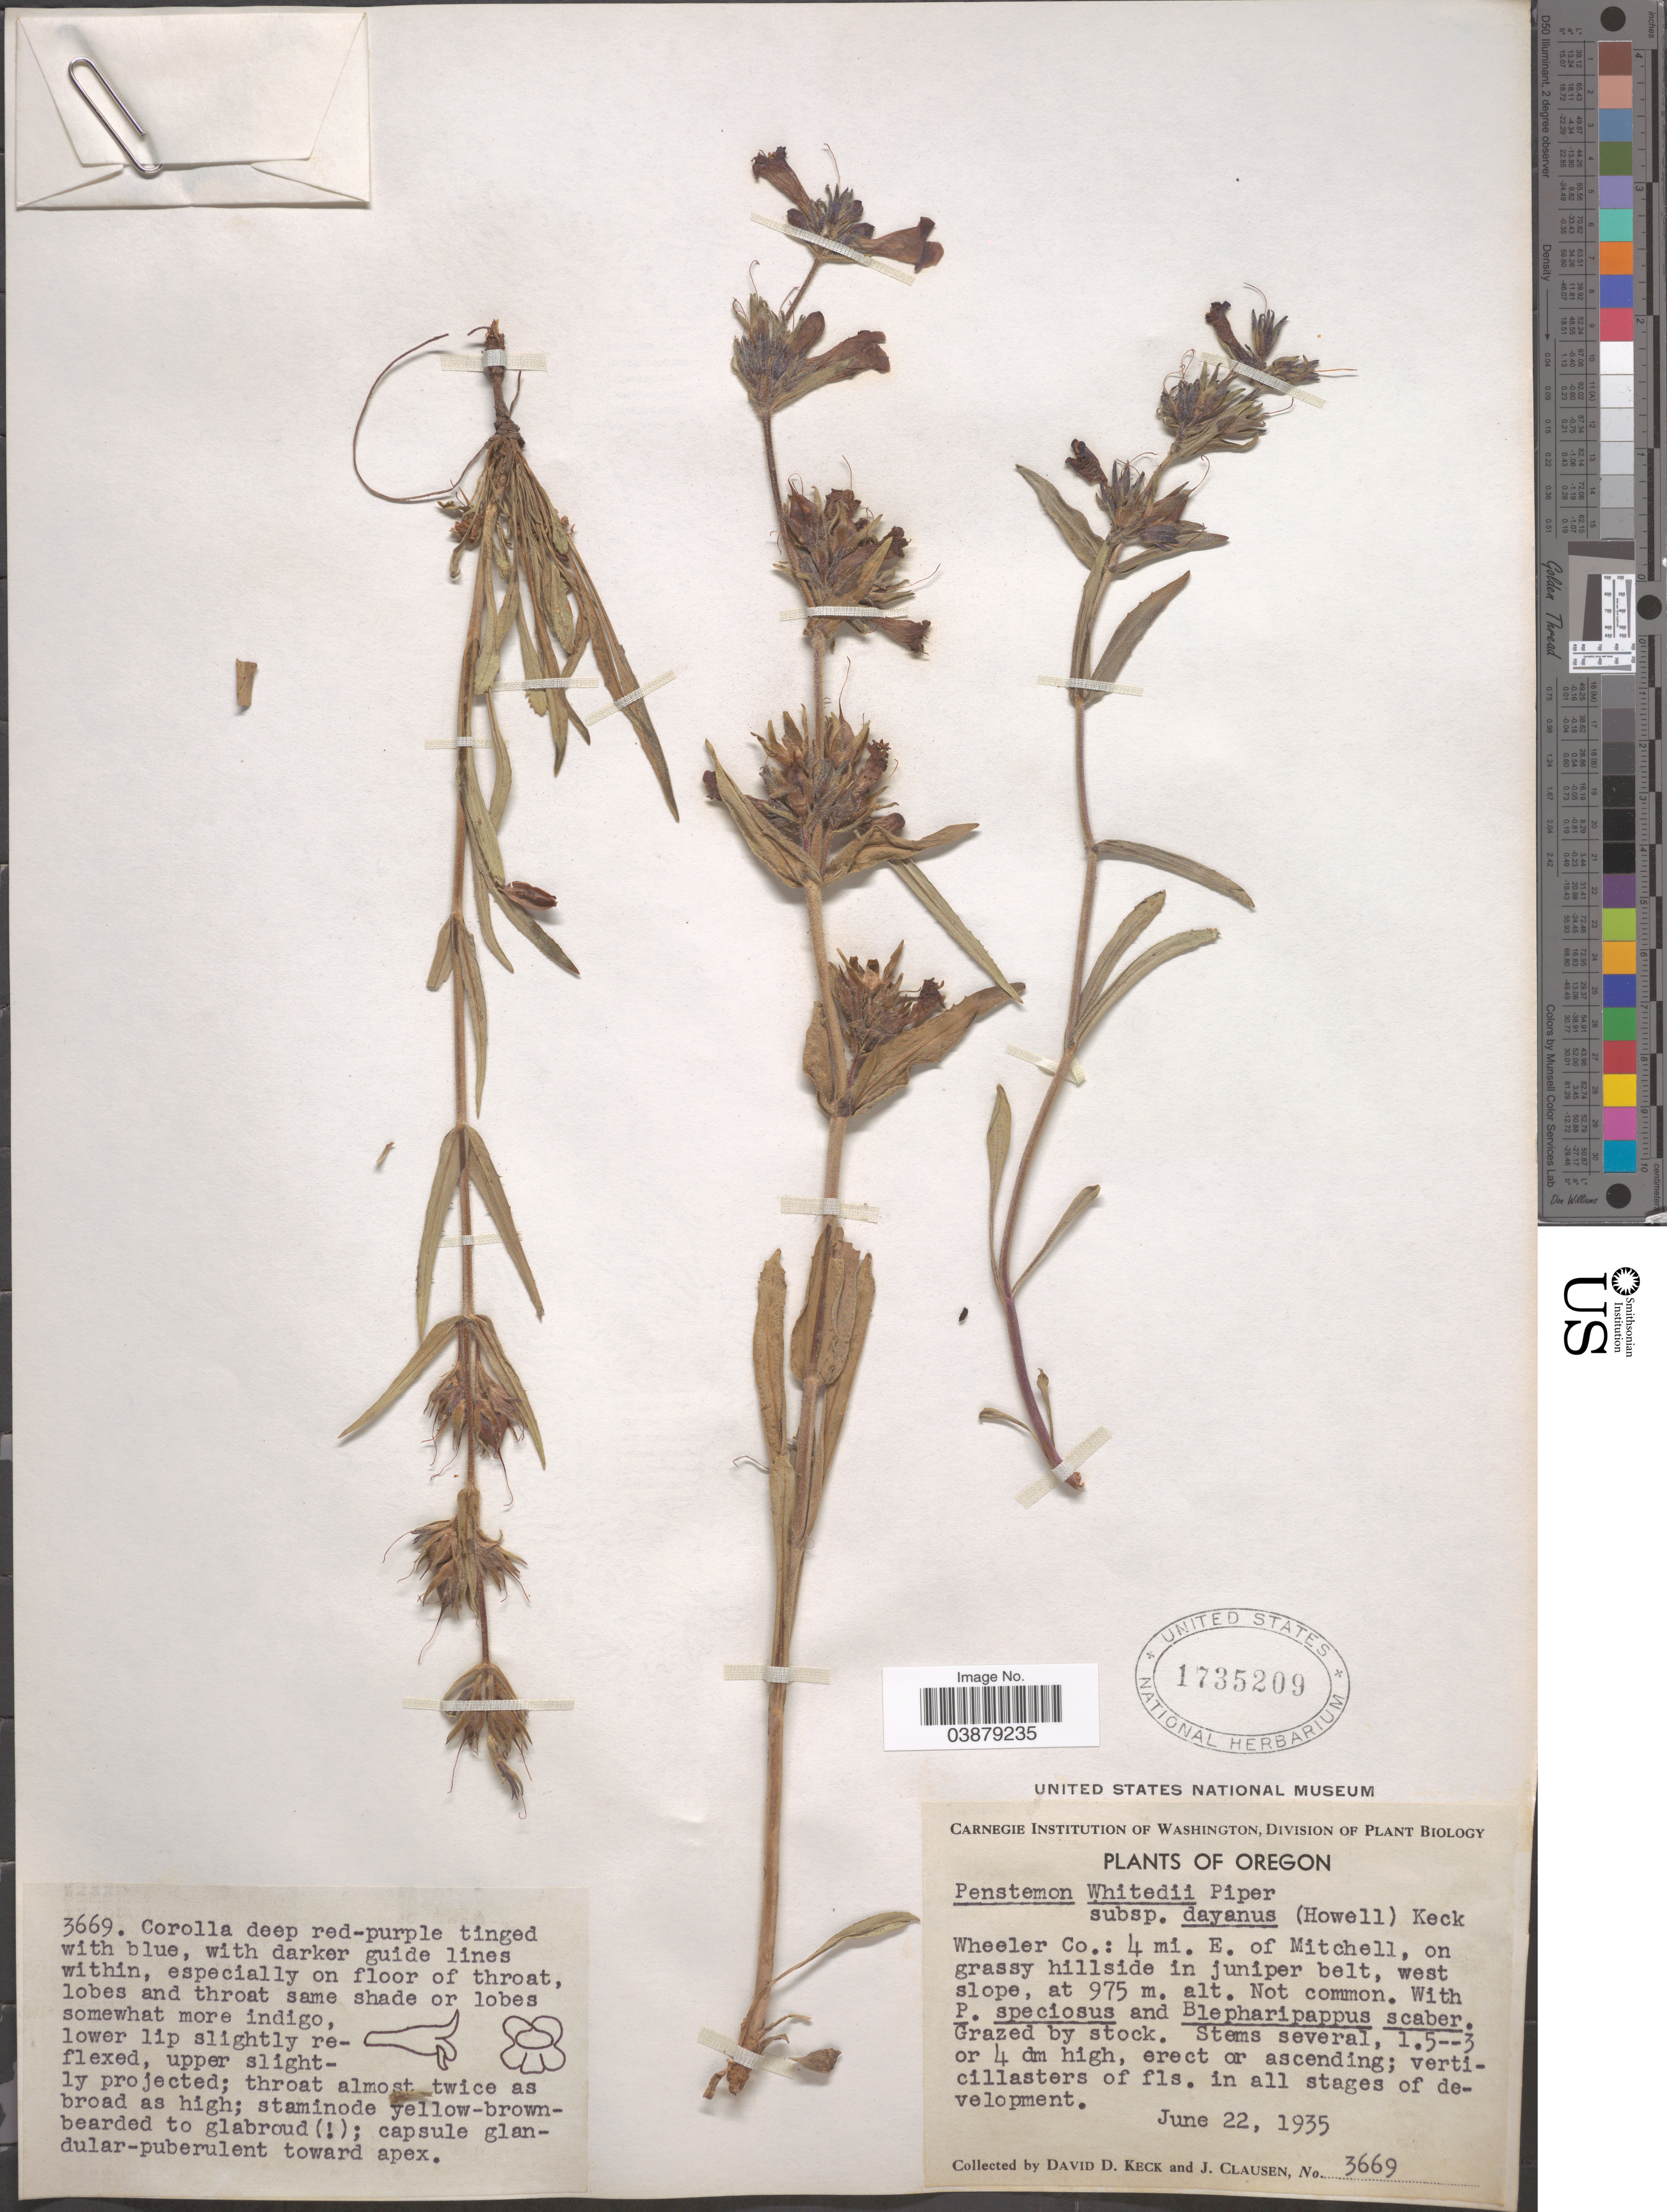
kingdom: Plantae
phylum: Tracheophyta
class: Magnoliopsida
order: Lamiales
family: Plantaginaceae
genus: Penstemon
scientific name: Penstemon whitedii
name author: Piper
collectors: D. D. Keck & J. Clausen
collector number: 3669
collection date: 1935-06-22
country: United States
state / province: Oregon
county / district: Wheeler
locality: Wheeler Co.: 4 mi. E. of Mitchell, on grassy hillside in juniper belt, west slope.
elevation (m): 975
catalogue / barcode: US 1735209